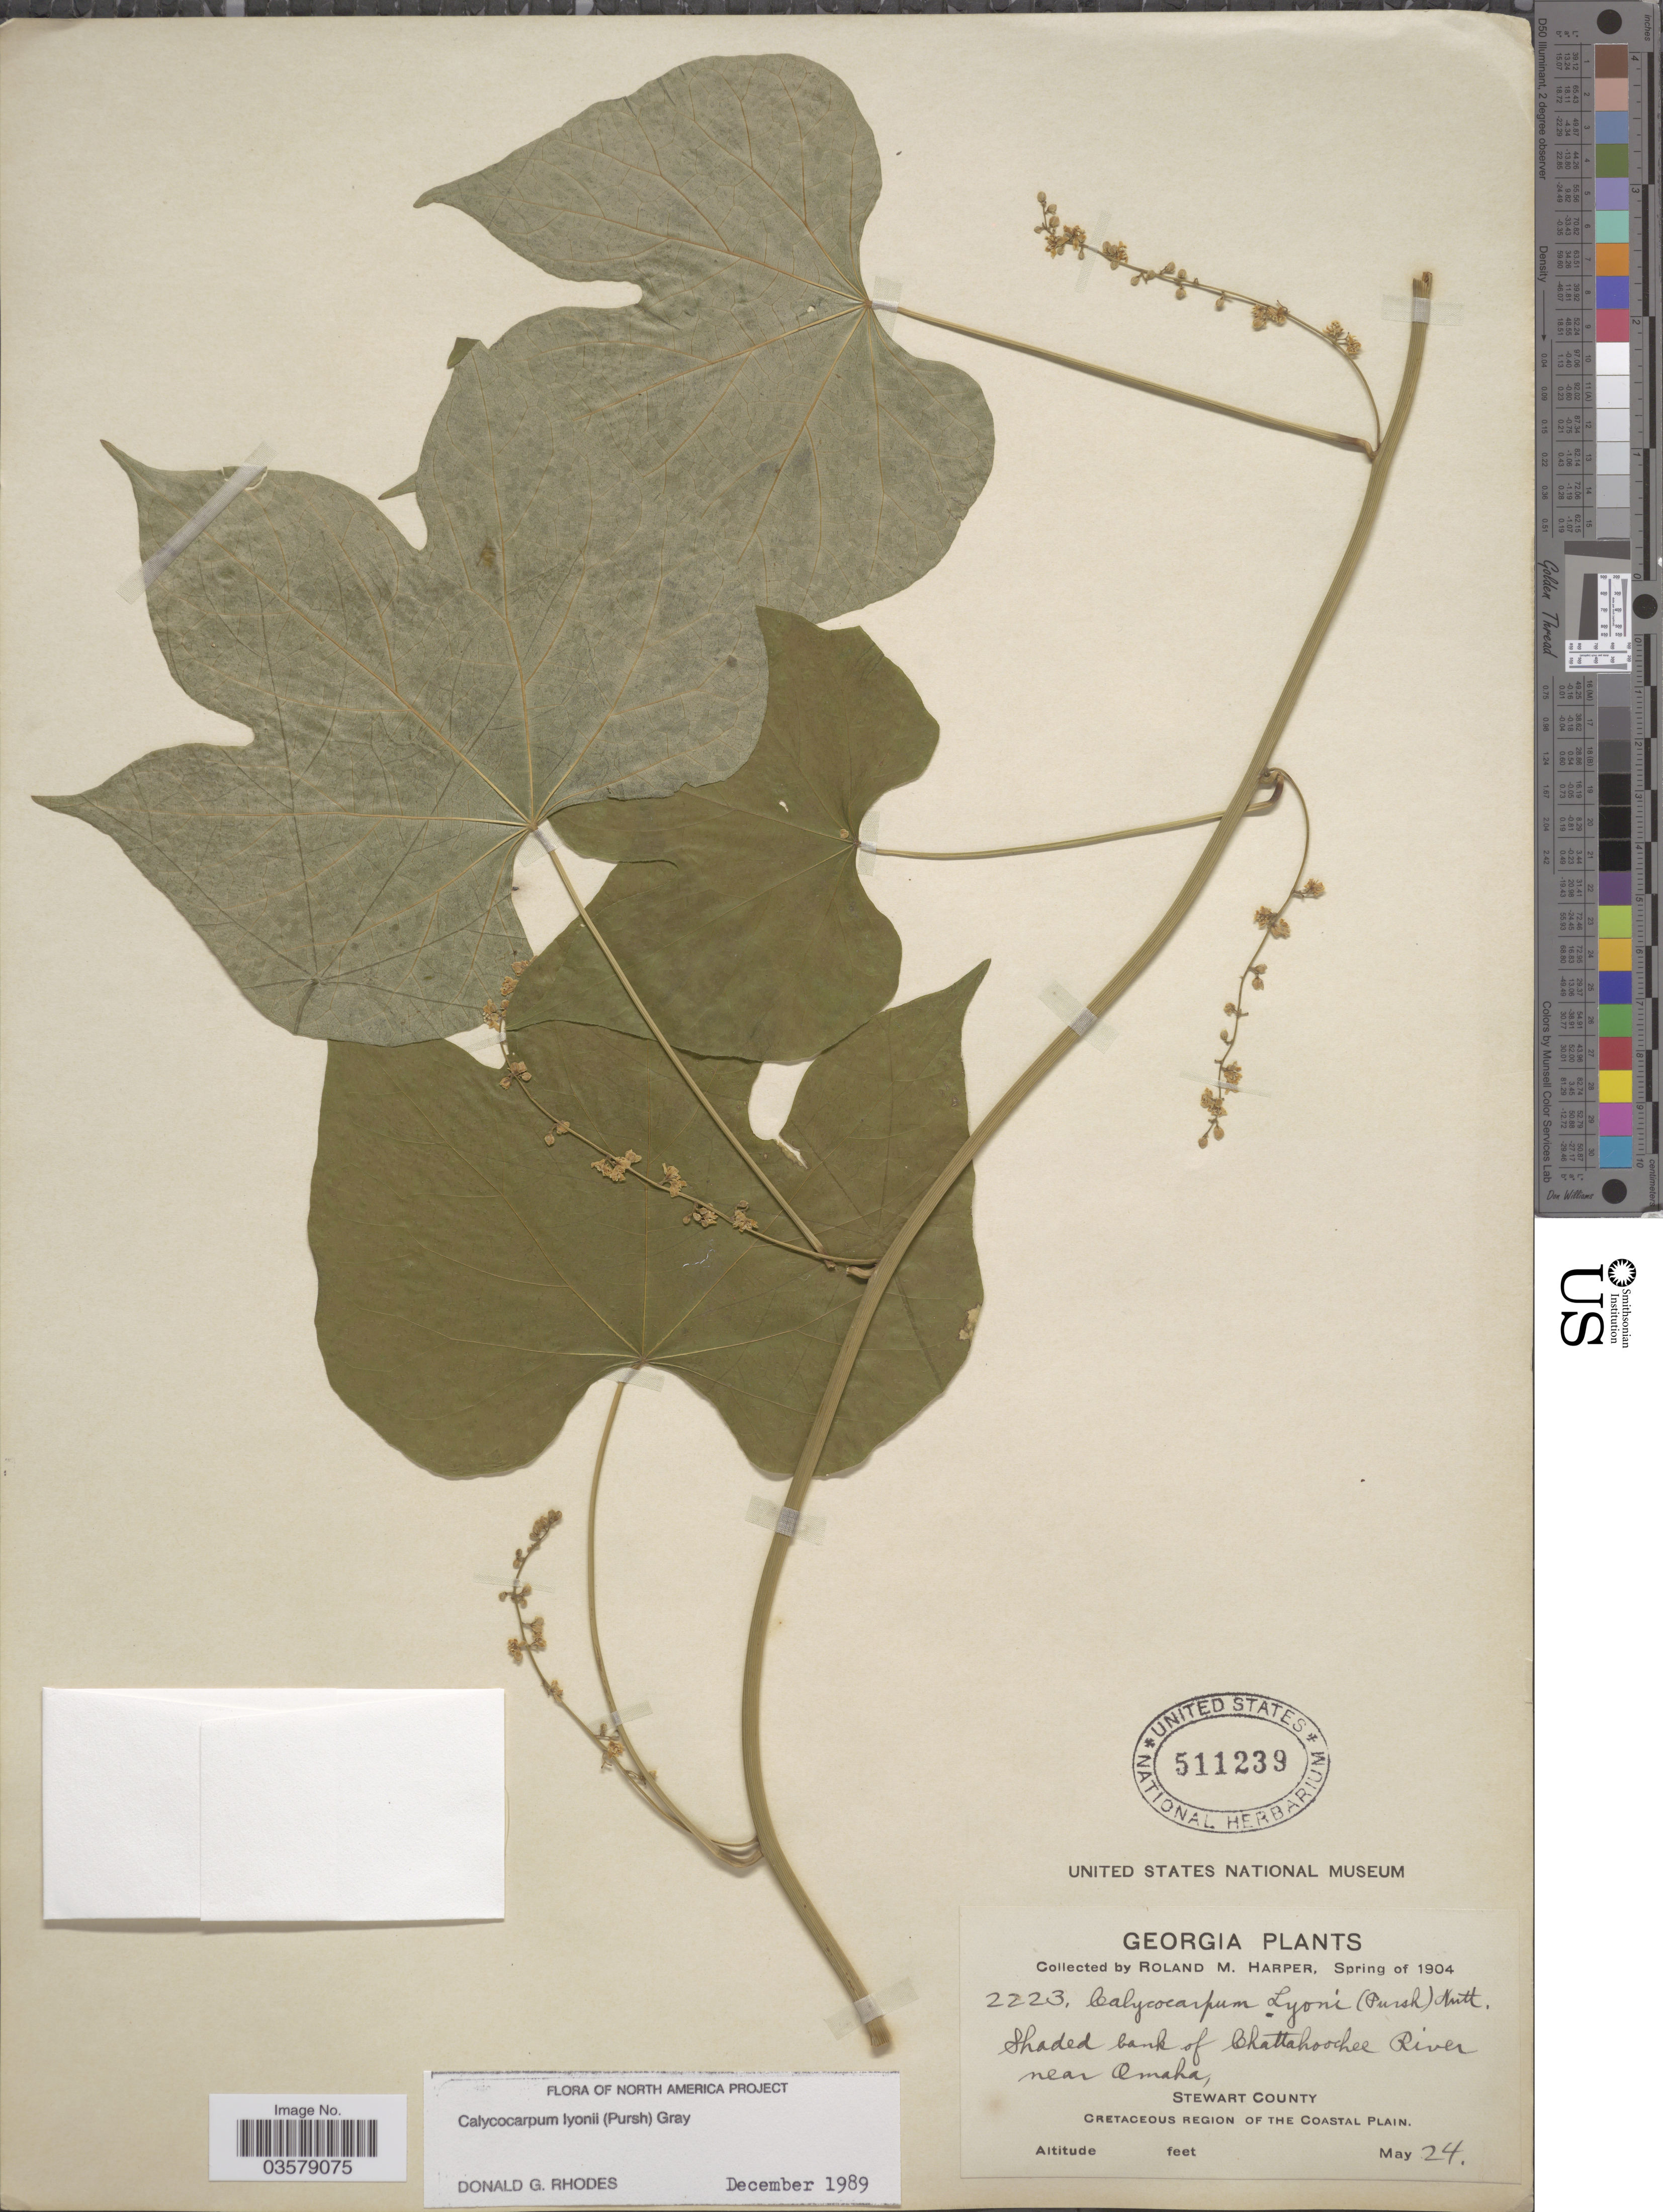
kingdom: Plantae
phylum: Tracheophyta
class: Magnoliopsida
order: Ranunculales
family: Menispermaceae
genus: Calycocarpum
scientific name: Calycocarpum lyonii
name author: (Pursh) A. Gray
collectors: R. M. Harper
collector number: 2223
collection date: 1904-05-24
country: United States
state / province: Georgia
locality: Shaded banks of Chattahoochee River near Omaha. Stewart County. Cretaceous Region of the Coastal Plain.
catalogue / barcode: US 511239